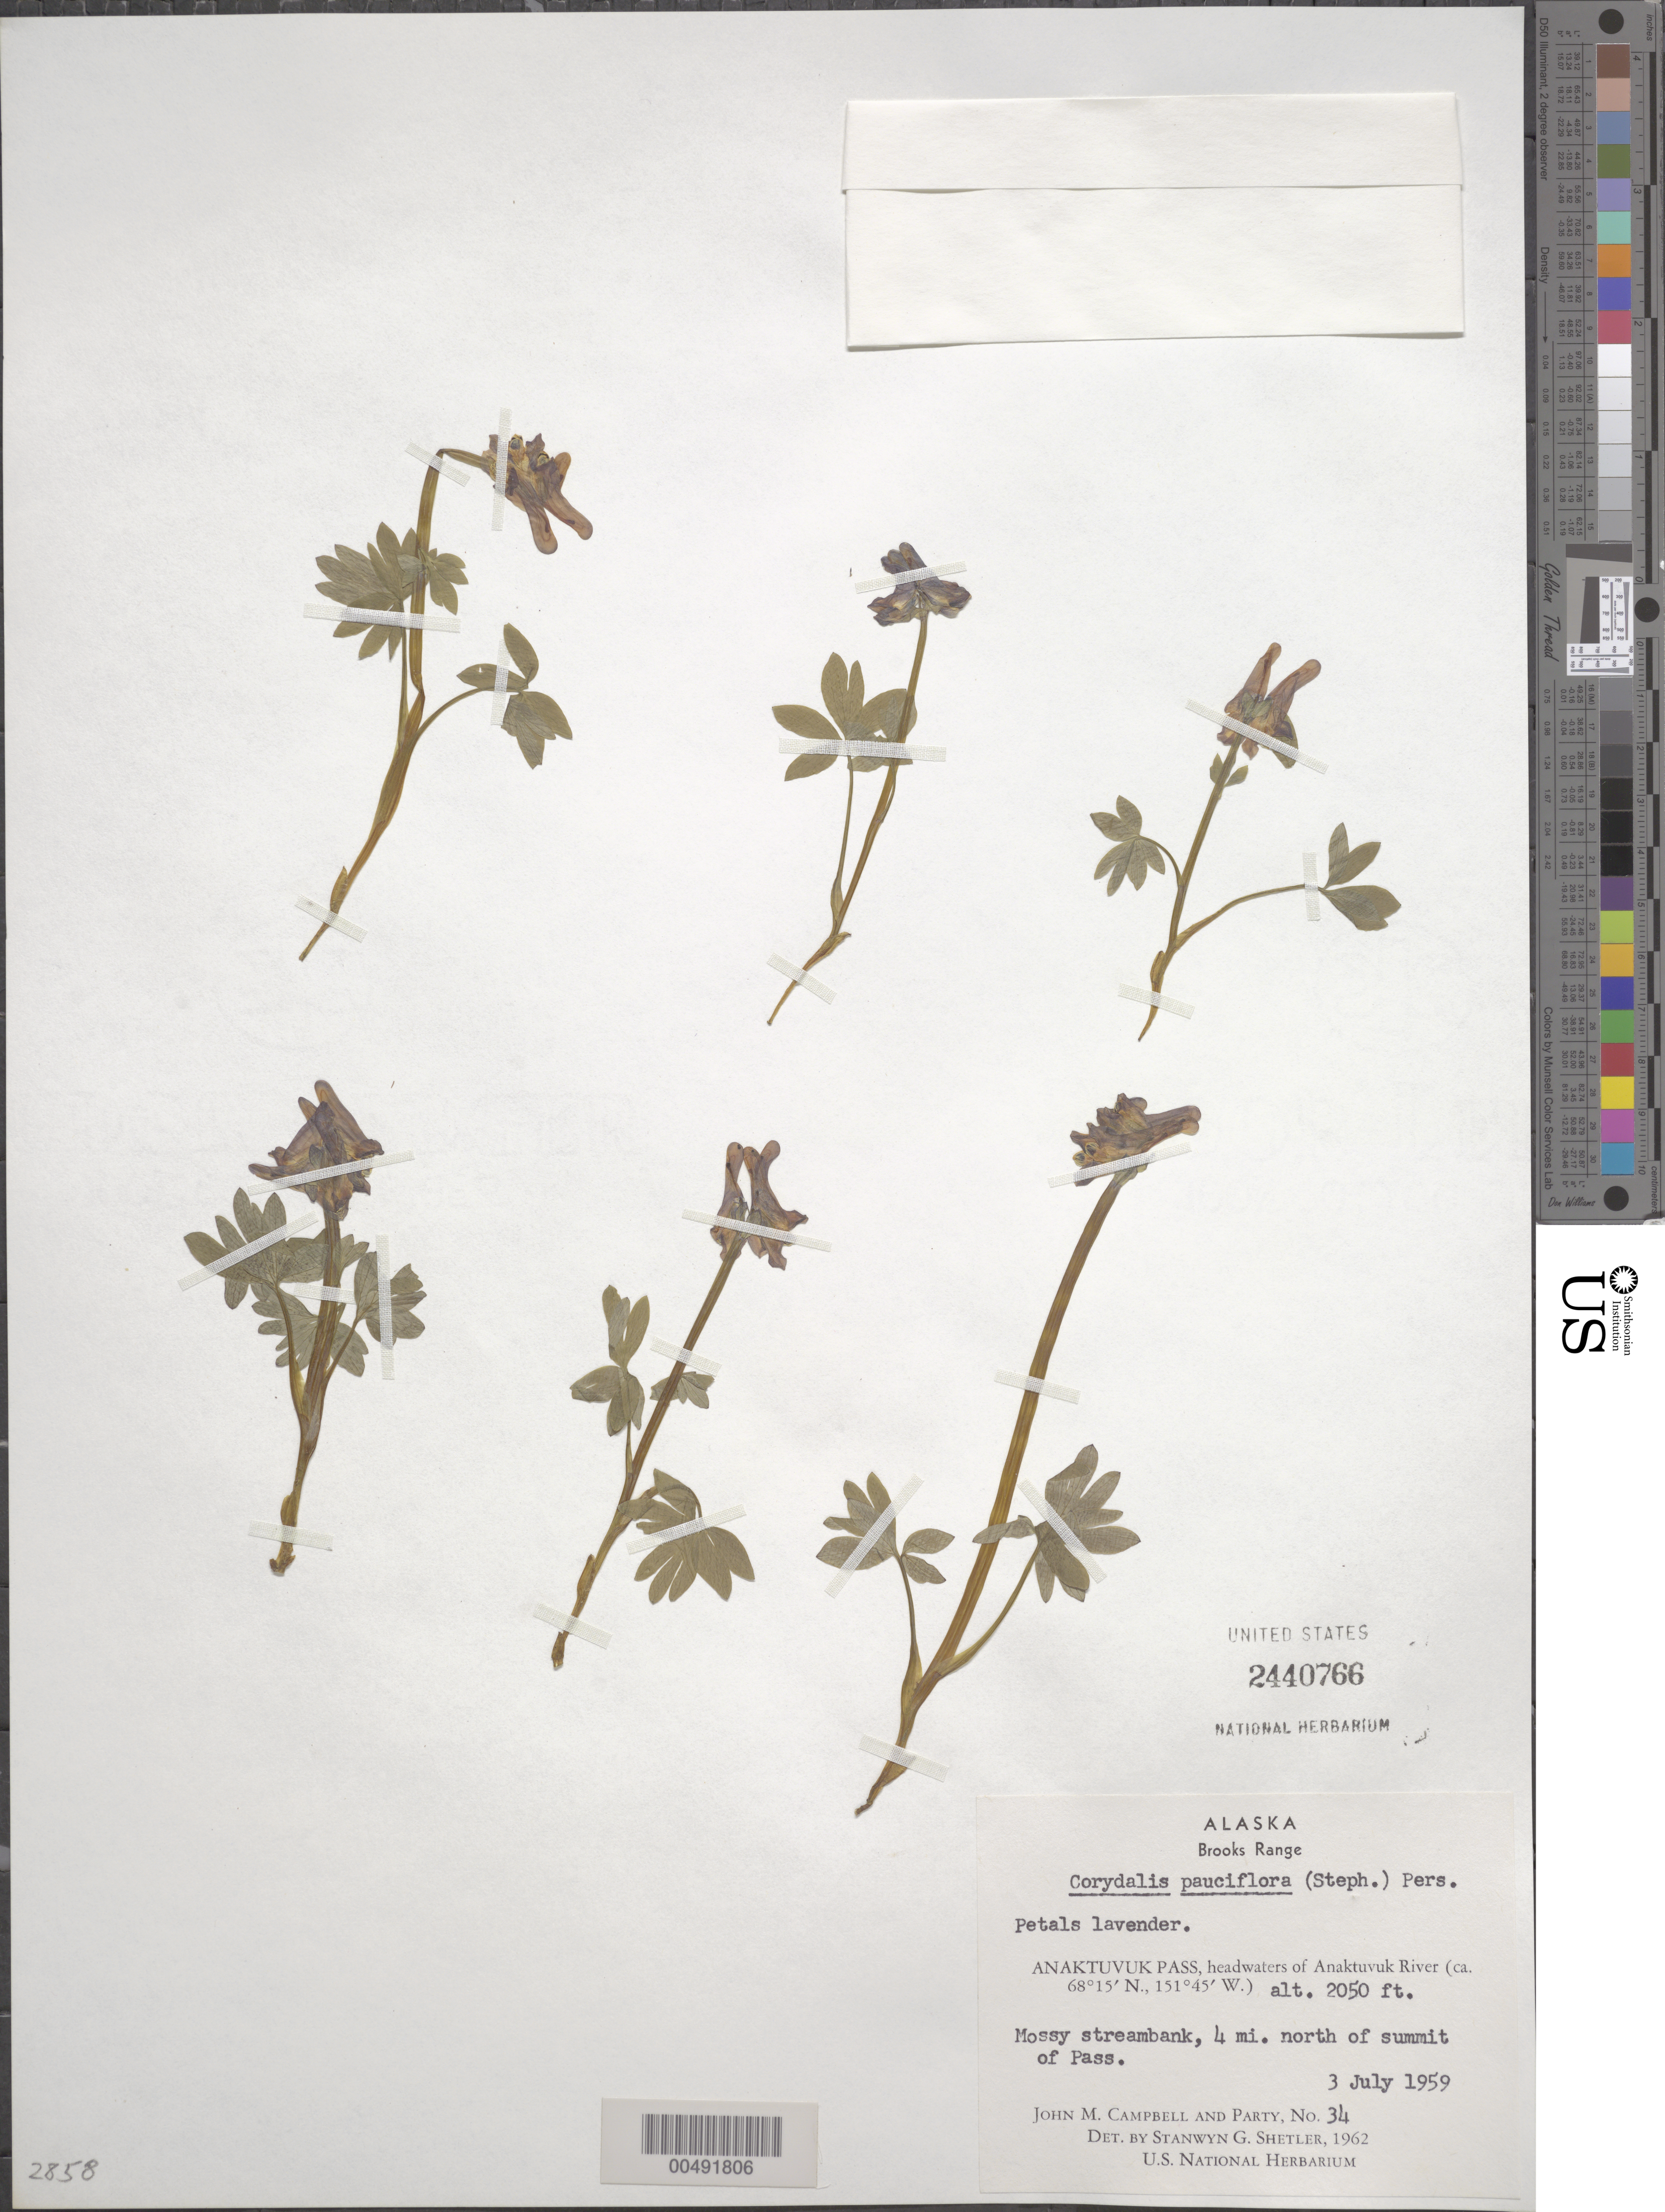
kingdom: Plantae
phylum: Tracheophyta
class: Magnoliopsida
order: Ranunculales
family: Papaveraceae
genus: Corydalis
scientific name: Corydalis pauciflora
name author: (Stephan) Pers.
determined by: Shetler, Stanwyn G., (US), NMNH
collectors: J. M. Campbell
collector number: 34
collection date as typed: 03 Jul 1959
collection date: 1959-07-03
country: United States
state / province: Alaska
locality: Brooks Range, 4 mi. N of summit of Anaktuvuk Pass, headwaters of Anaktuvuk River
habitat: mossy streambank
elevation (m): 625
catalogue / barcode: US 2440766